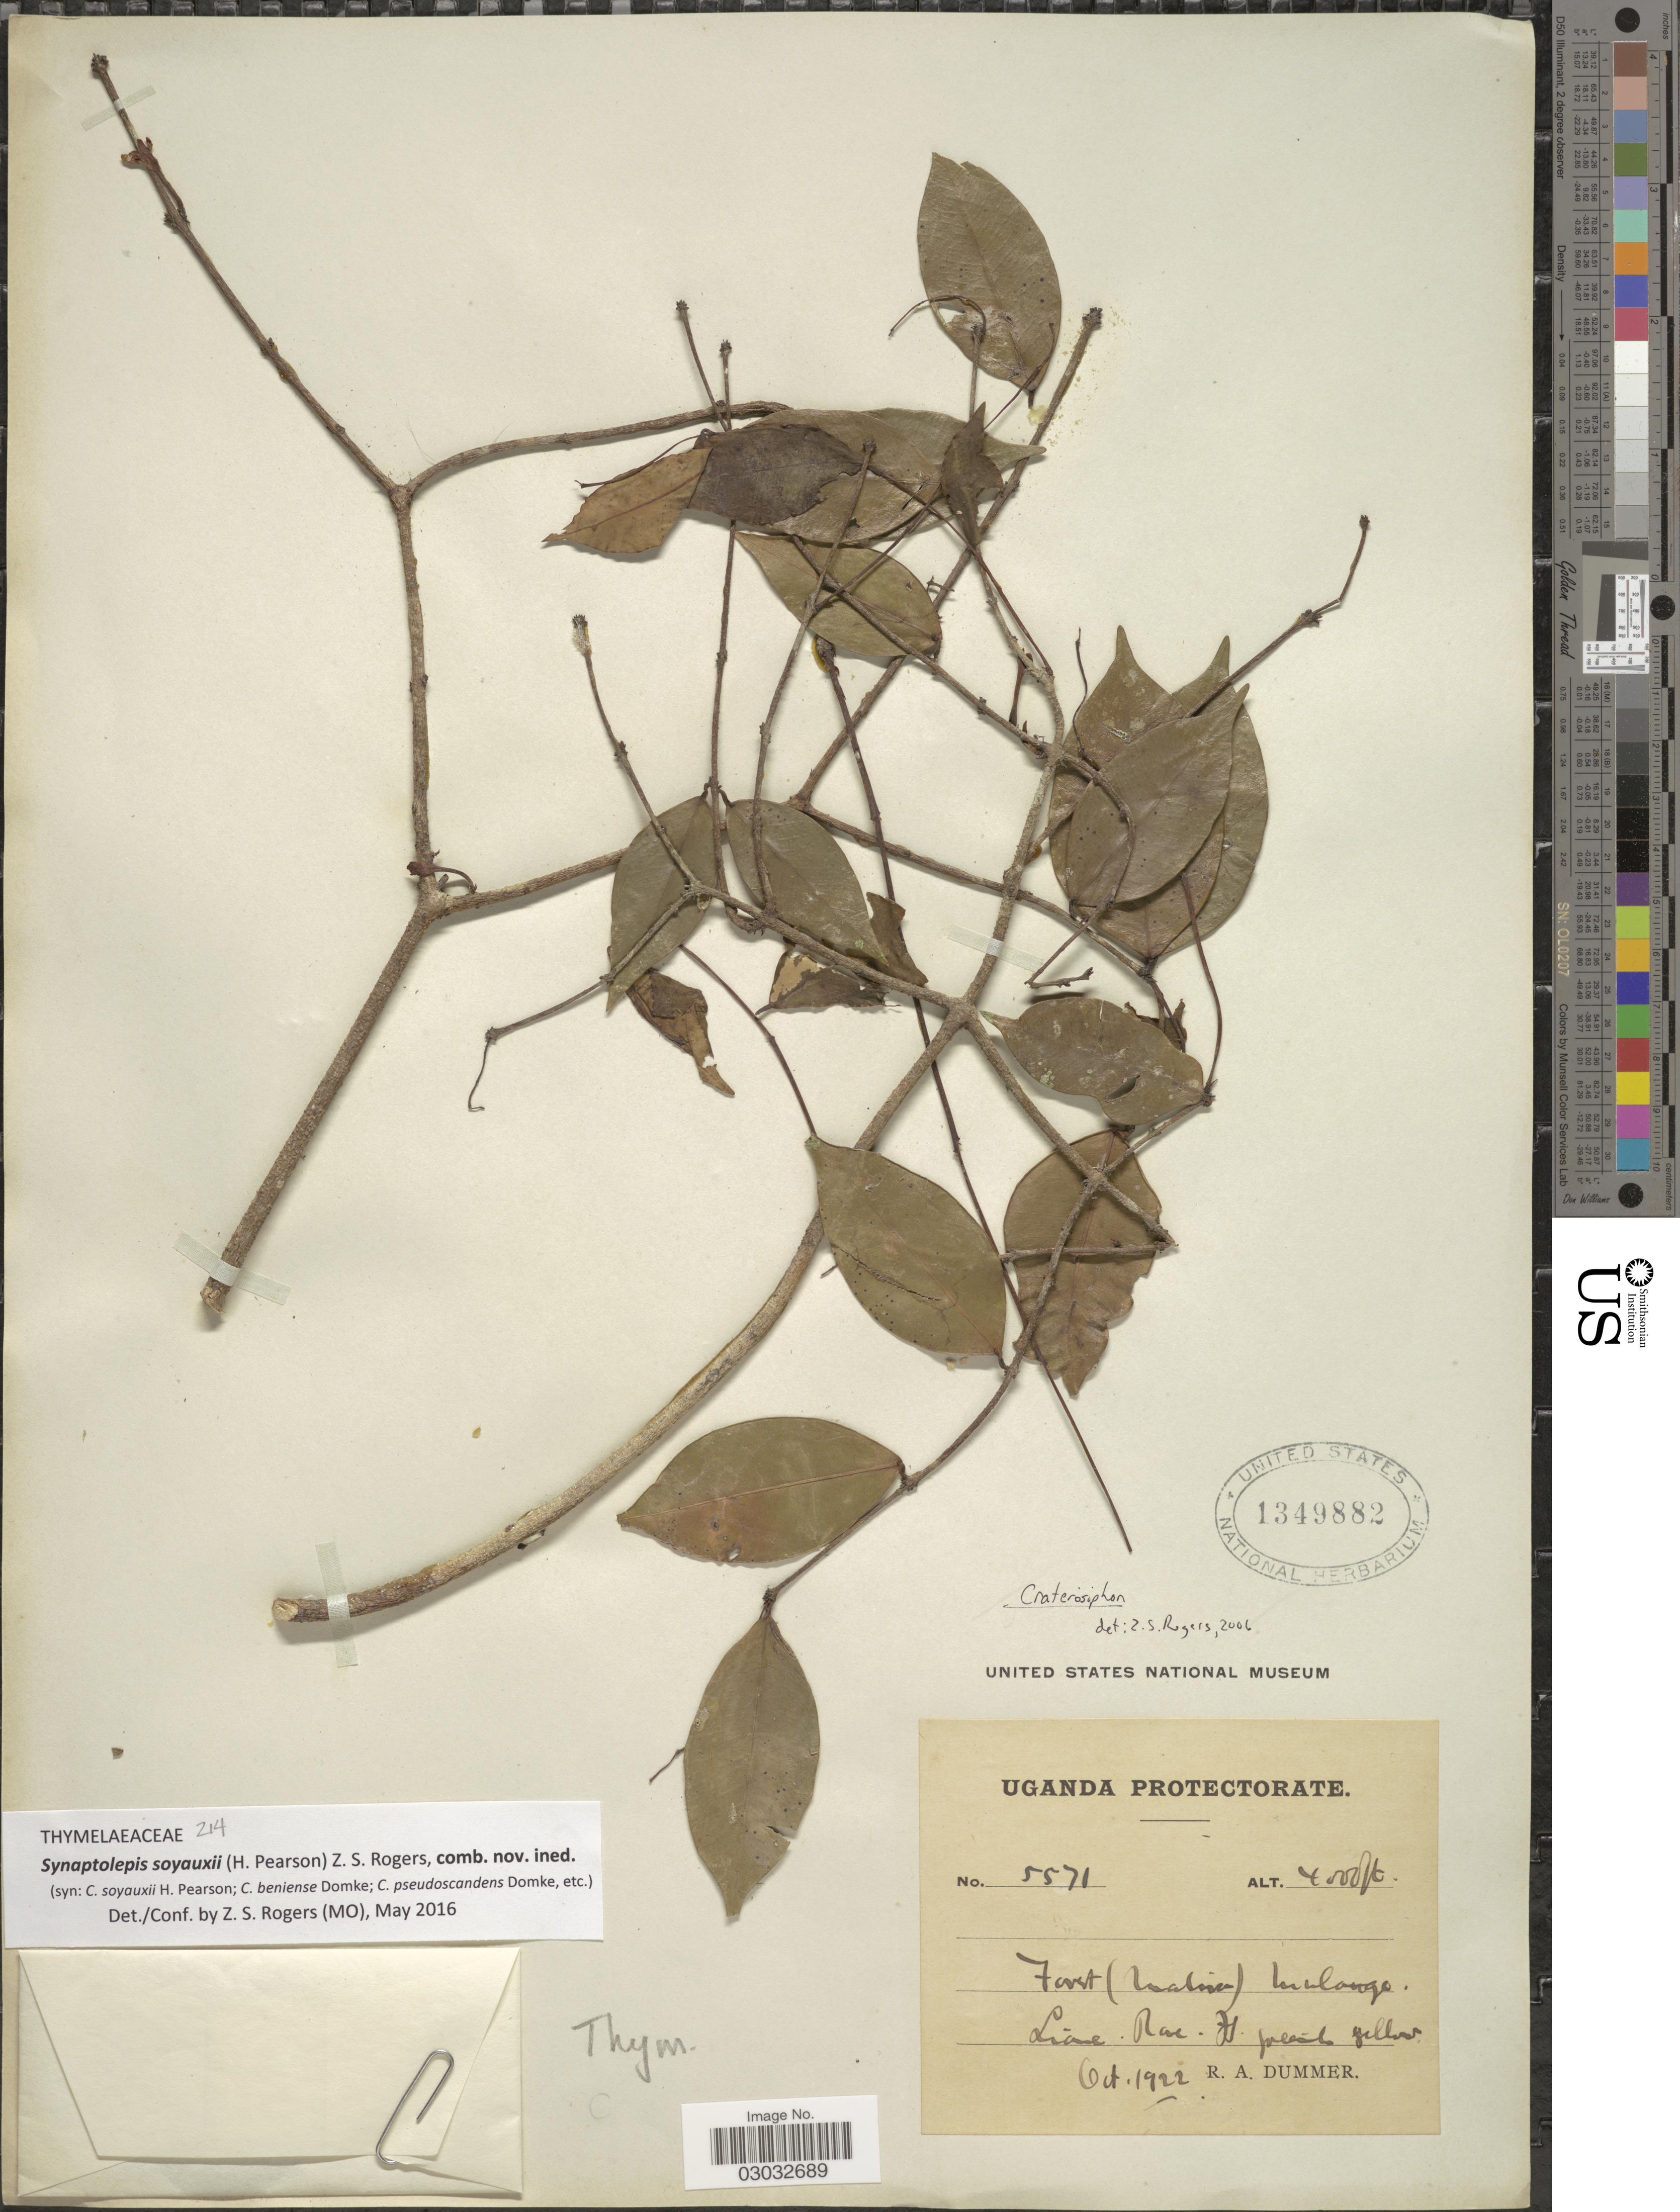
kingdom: Plantae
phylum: Tracheophyta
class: Magnoliopsida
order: Malvales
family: Thymelaeaceae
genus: Craterosiphon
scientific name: Craterosiphon sp.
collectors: R. Dümmer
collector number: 5571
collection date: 1922-10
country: Uganda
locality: Uganda Protectorate. Forest (Mabira) Mulange.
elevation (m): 1219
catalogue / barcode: US 1349882